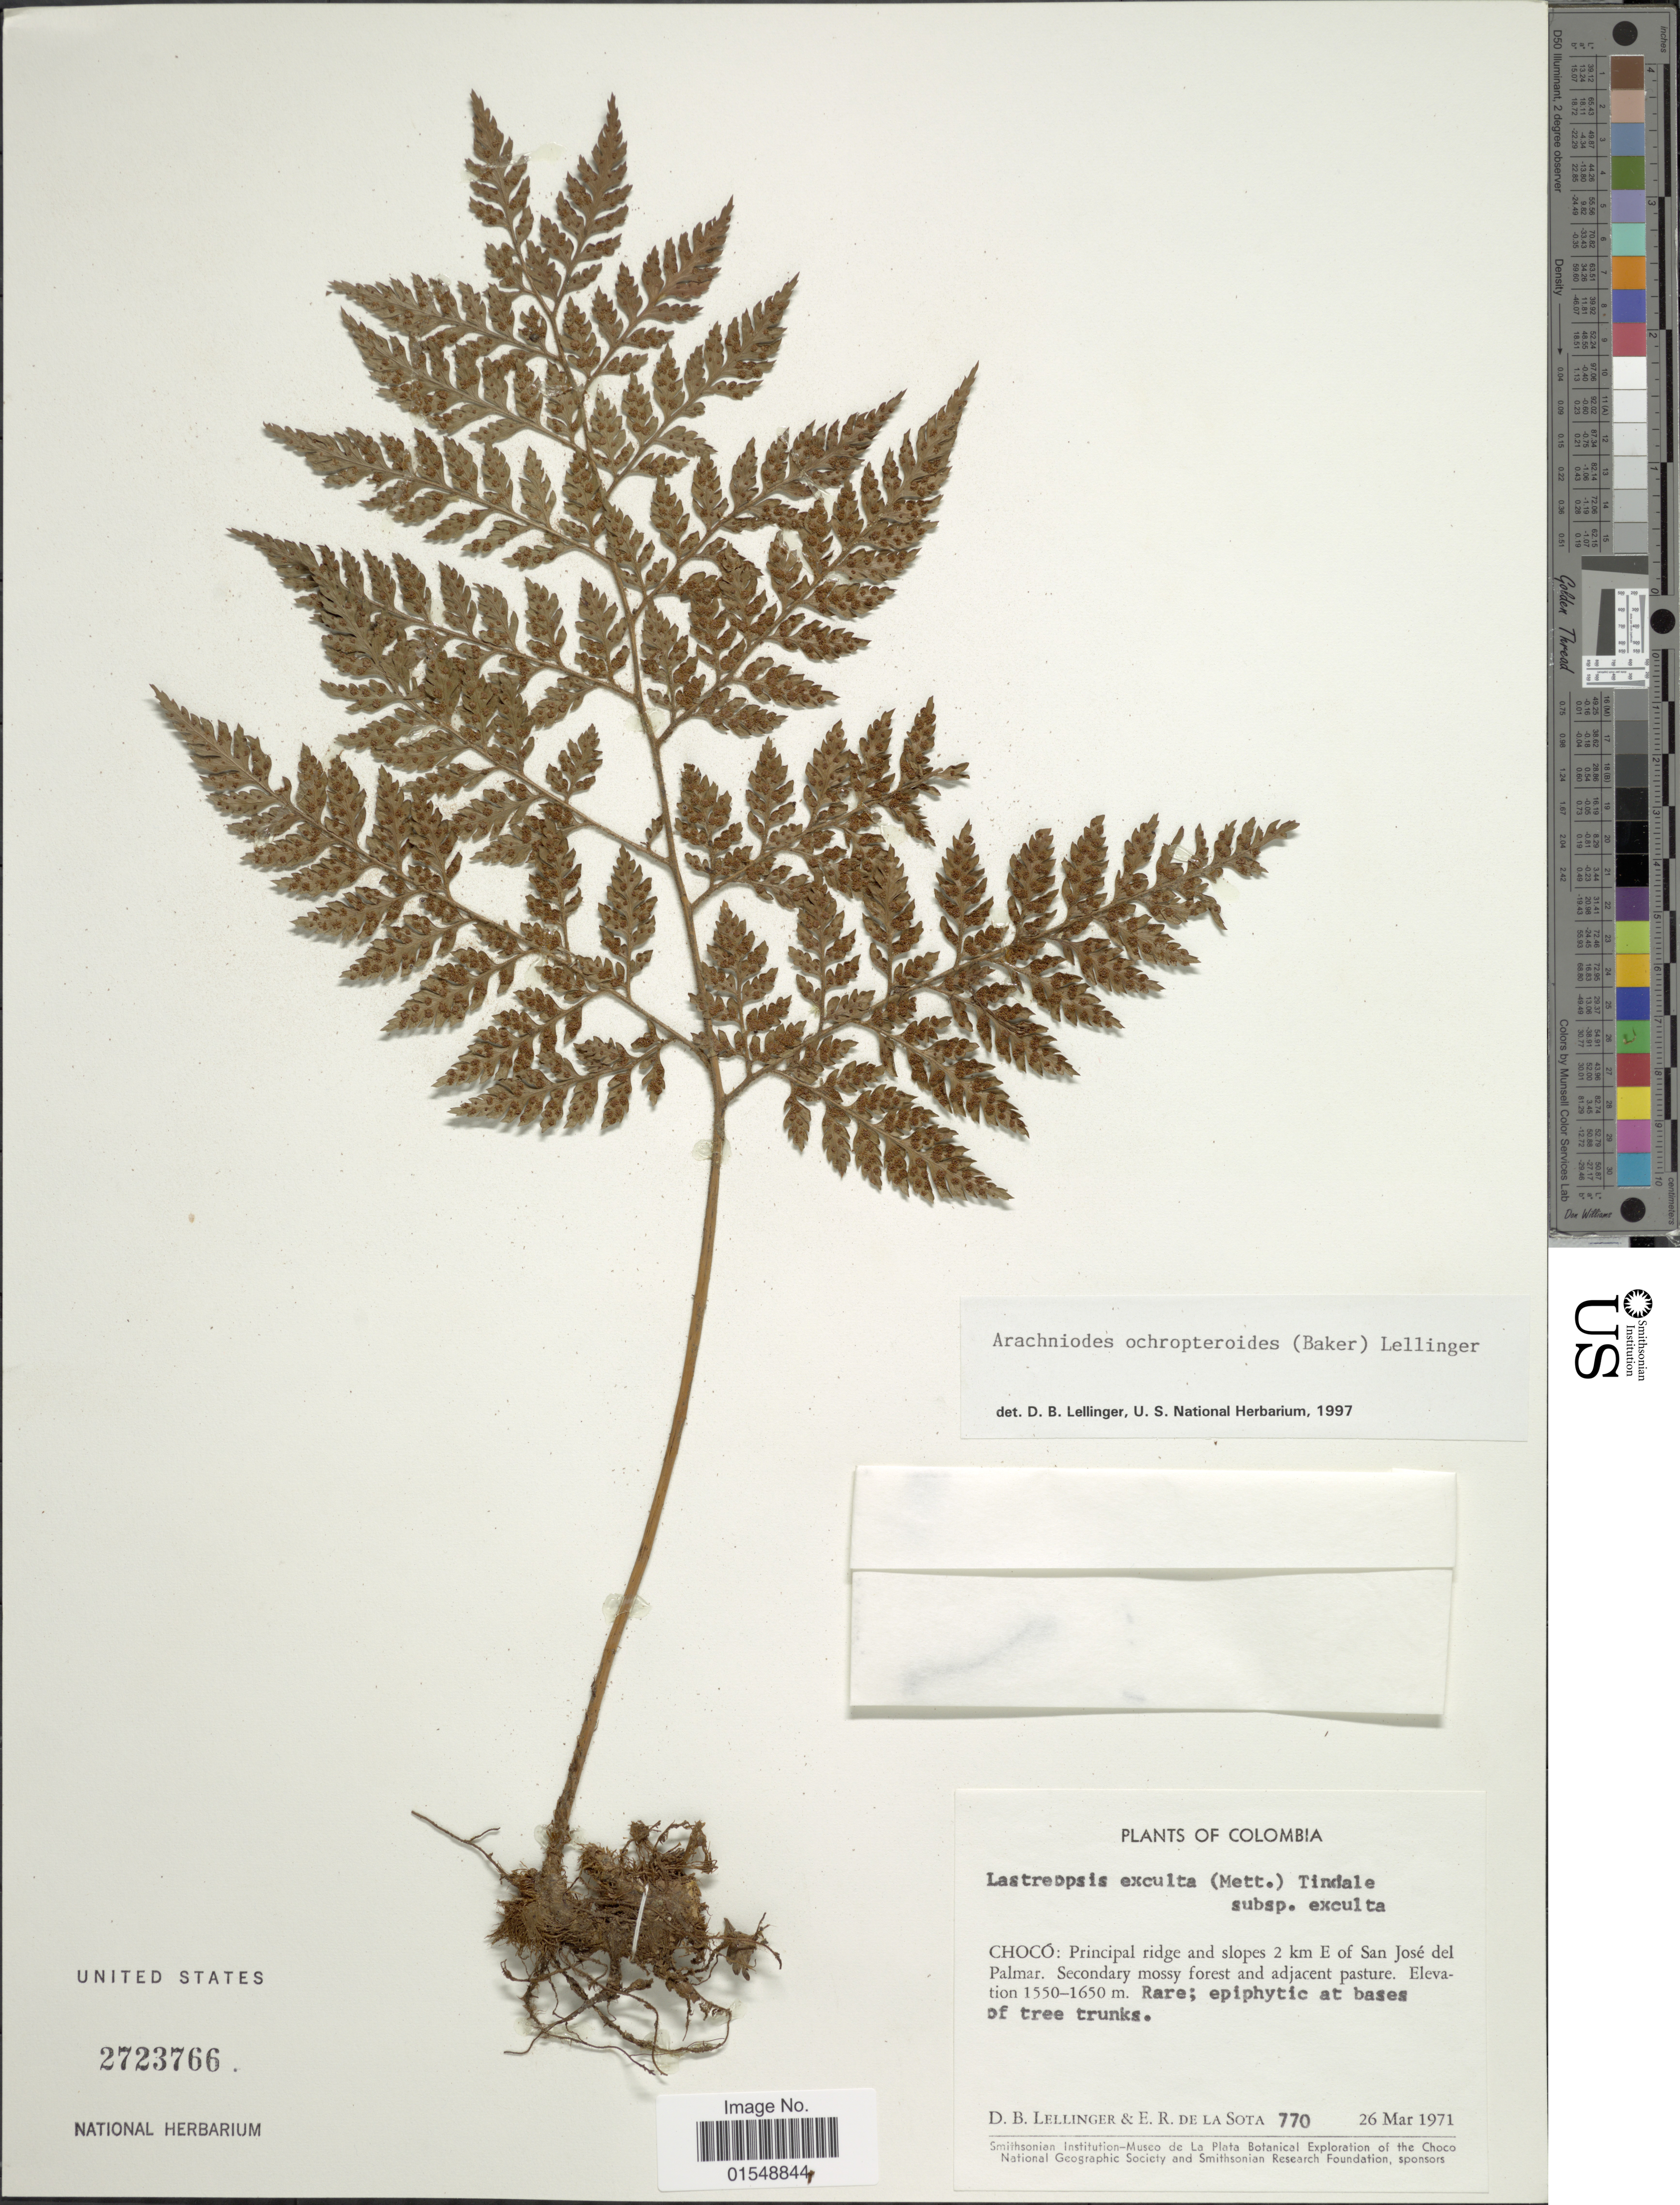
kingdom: Plantae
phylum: Tracheophyta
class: Polypodiopsida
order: Polypodiales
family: Dryopteridaceae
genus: Arachniodes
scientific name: Arachniodes ochropteroides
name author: (Baker) C. Chr.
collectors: D. B. Lellinger & E. R. de la Sota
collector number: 770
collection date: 1971-03-26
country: Colombia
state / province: Chocó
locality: Principal ridge and slopes 2 km E of San José del Palmar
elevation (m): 1550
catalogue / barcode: US 2723766